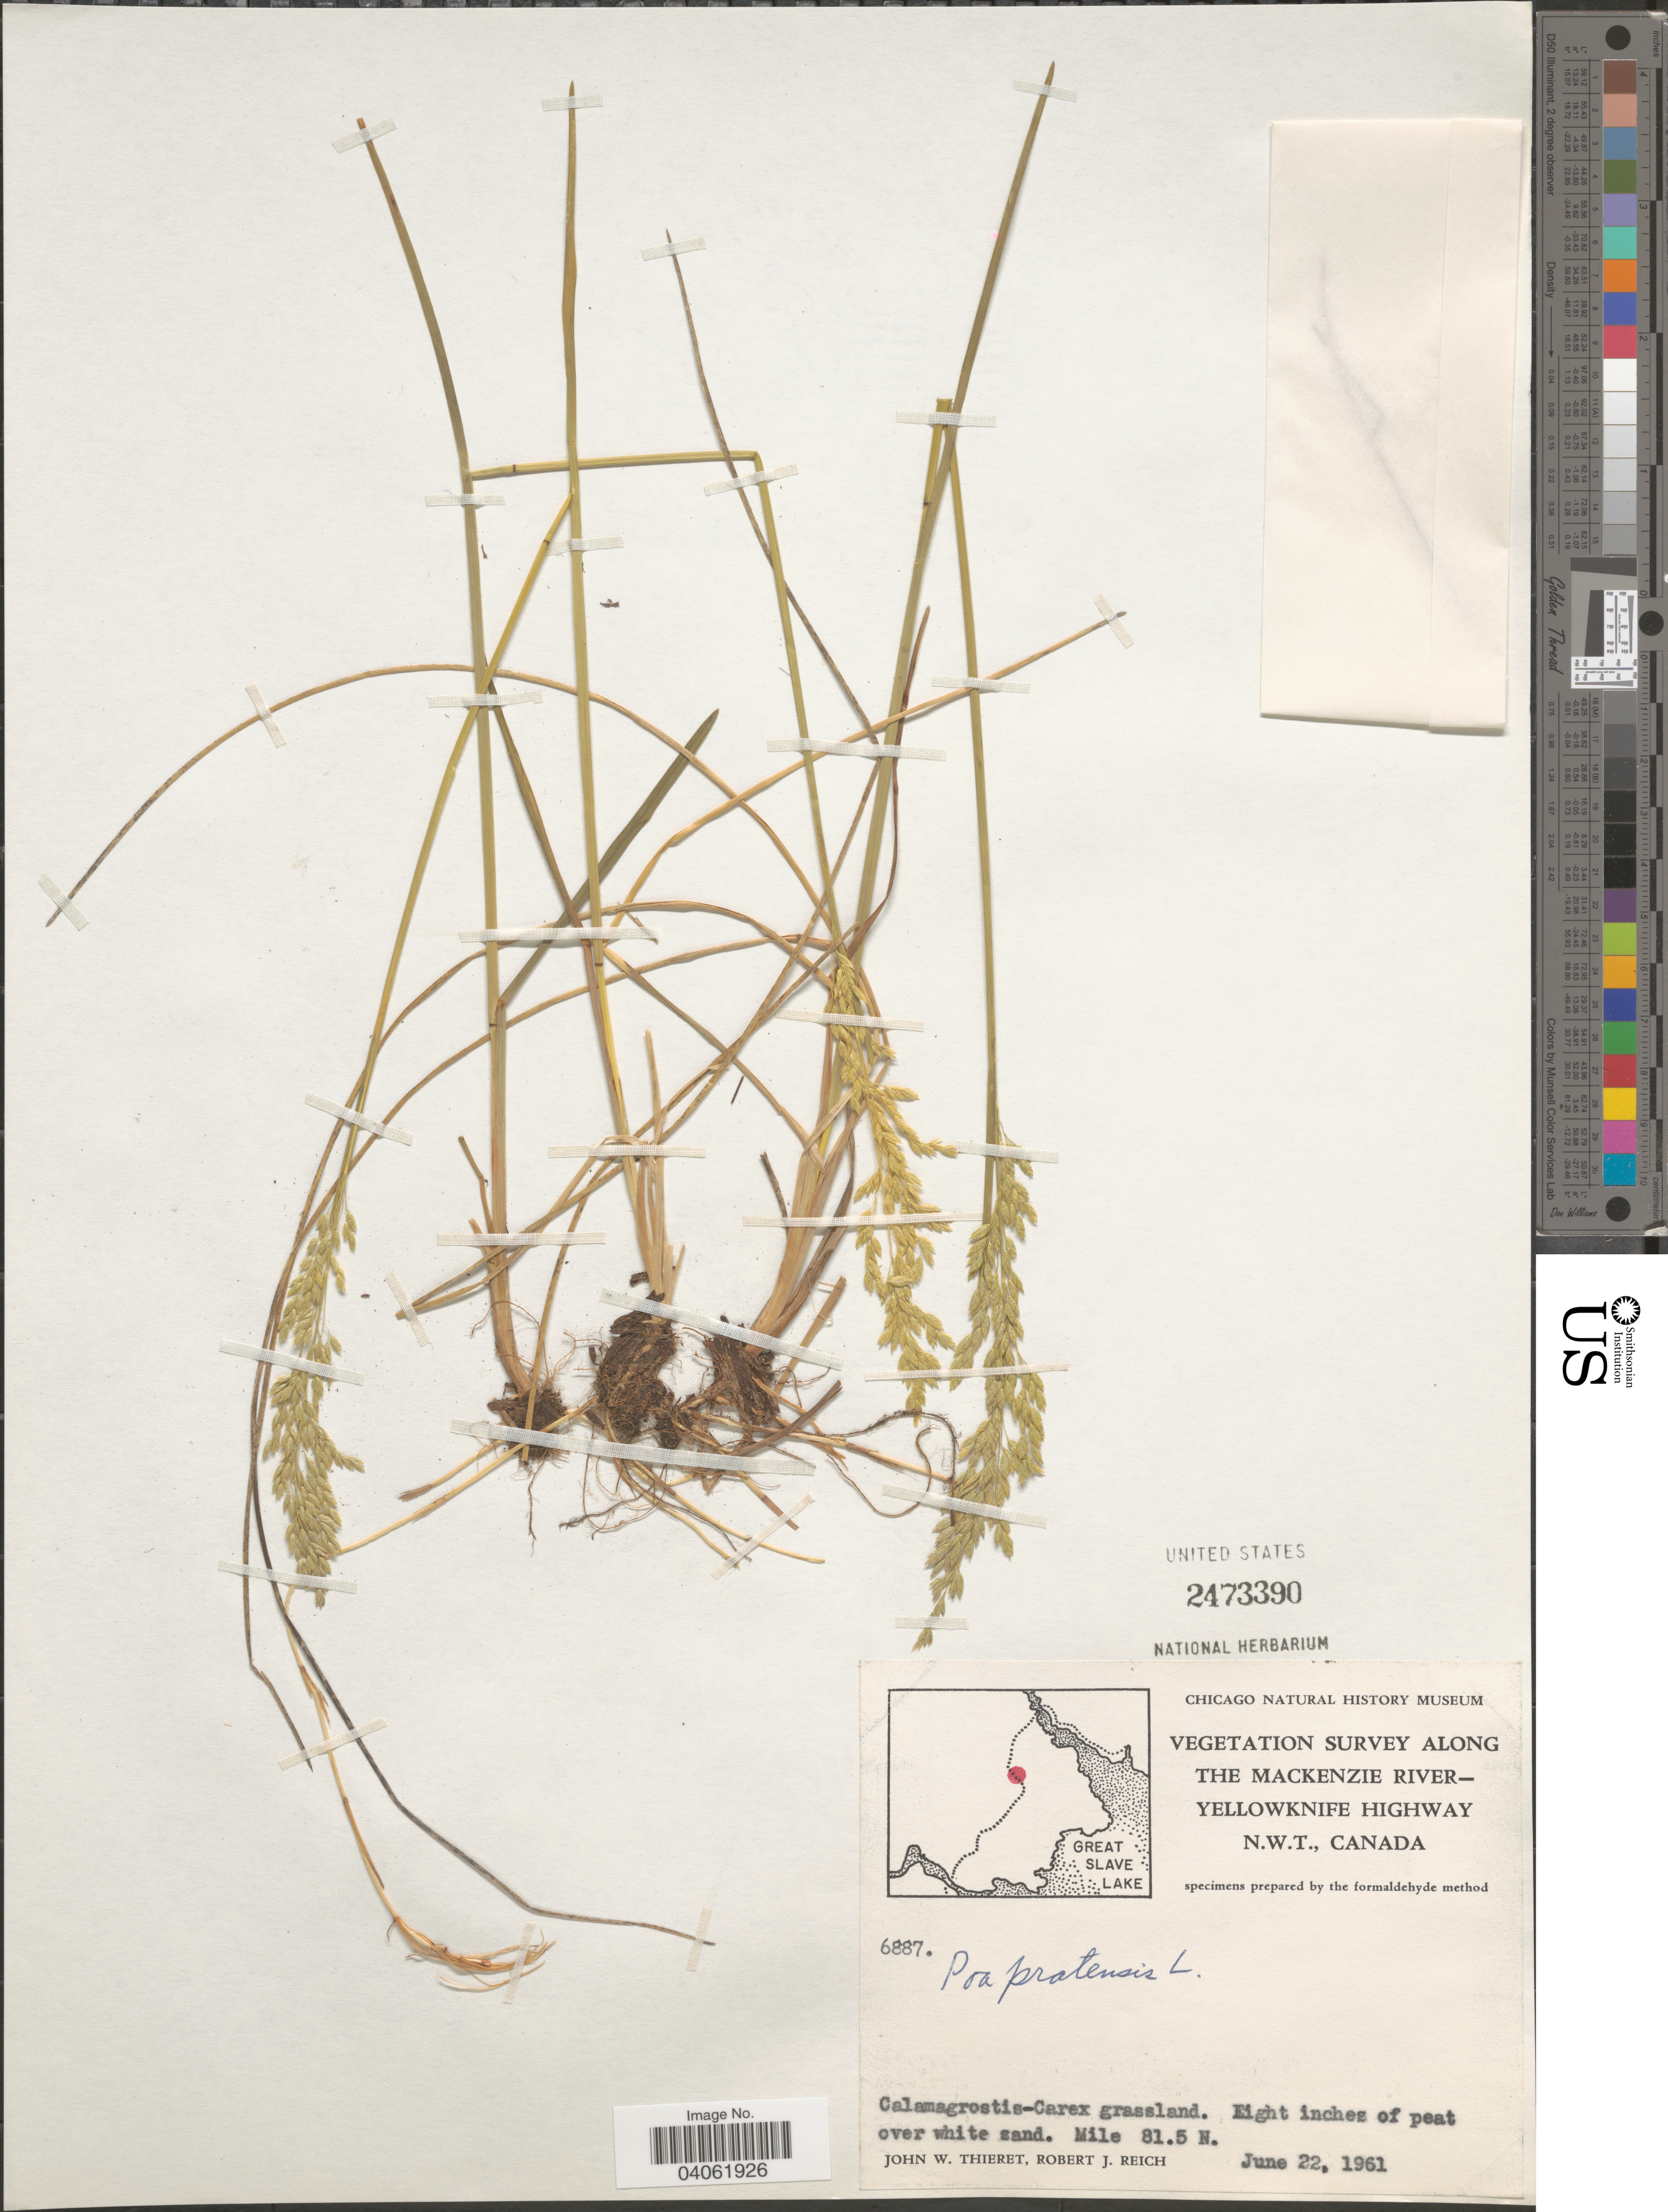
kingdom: Plantae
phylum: Tracheophyta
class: Liliopsida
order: Poales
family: Poaceae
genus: Poa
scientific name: Poa pratensis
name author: L.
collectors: J. W. Thieret & R. Reich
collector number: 6887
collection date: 1961-06-22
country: Canada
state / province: Northwest Territories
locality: Along the Mackenzie River-Yellowknife Highway. N.W.T. Mile 81.5 N.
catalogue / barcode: US 2473390